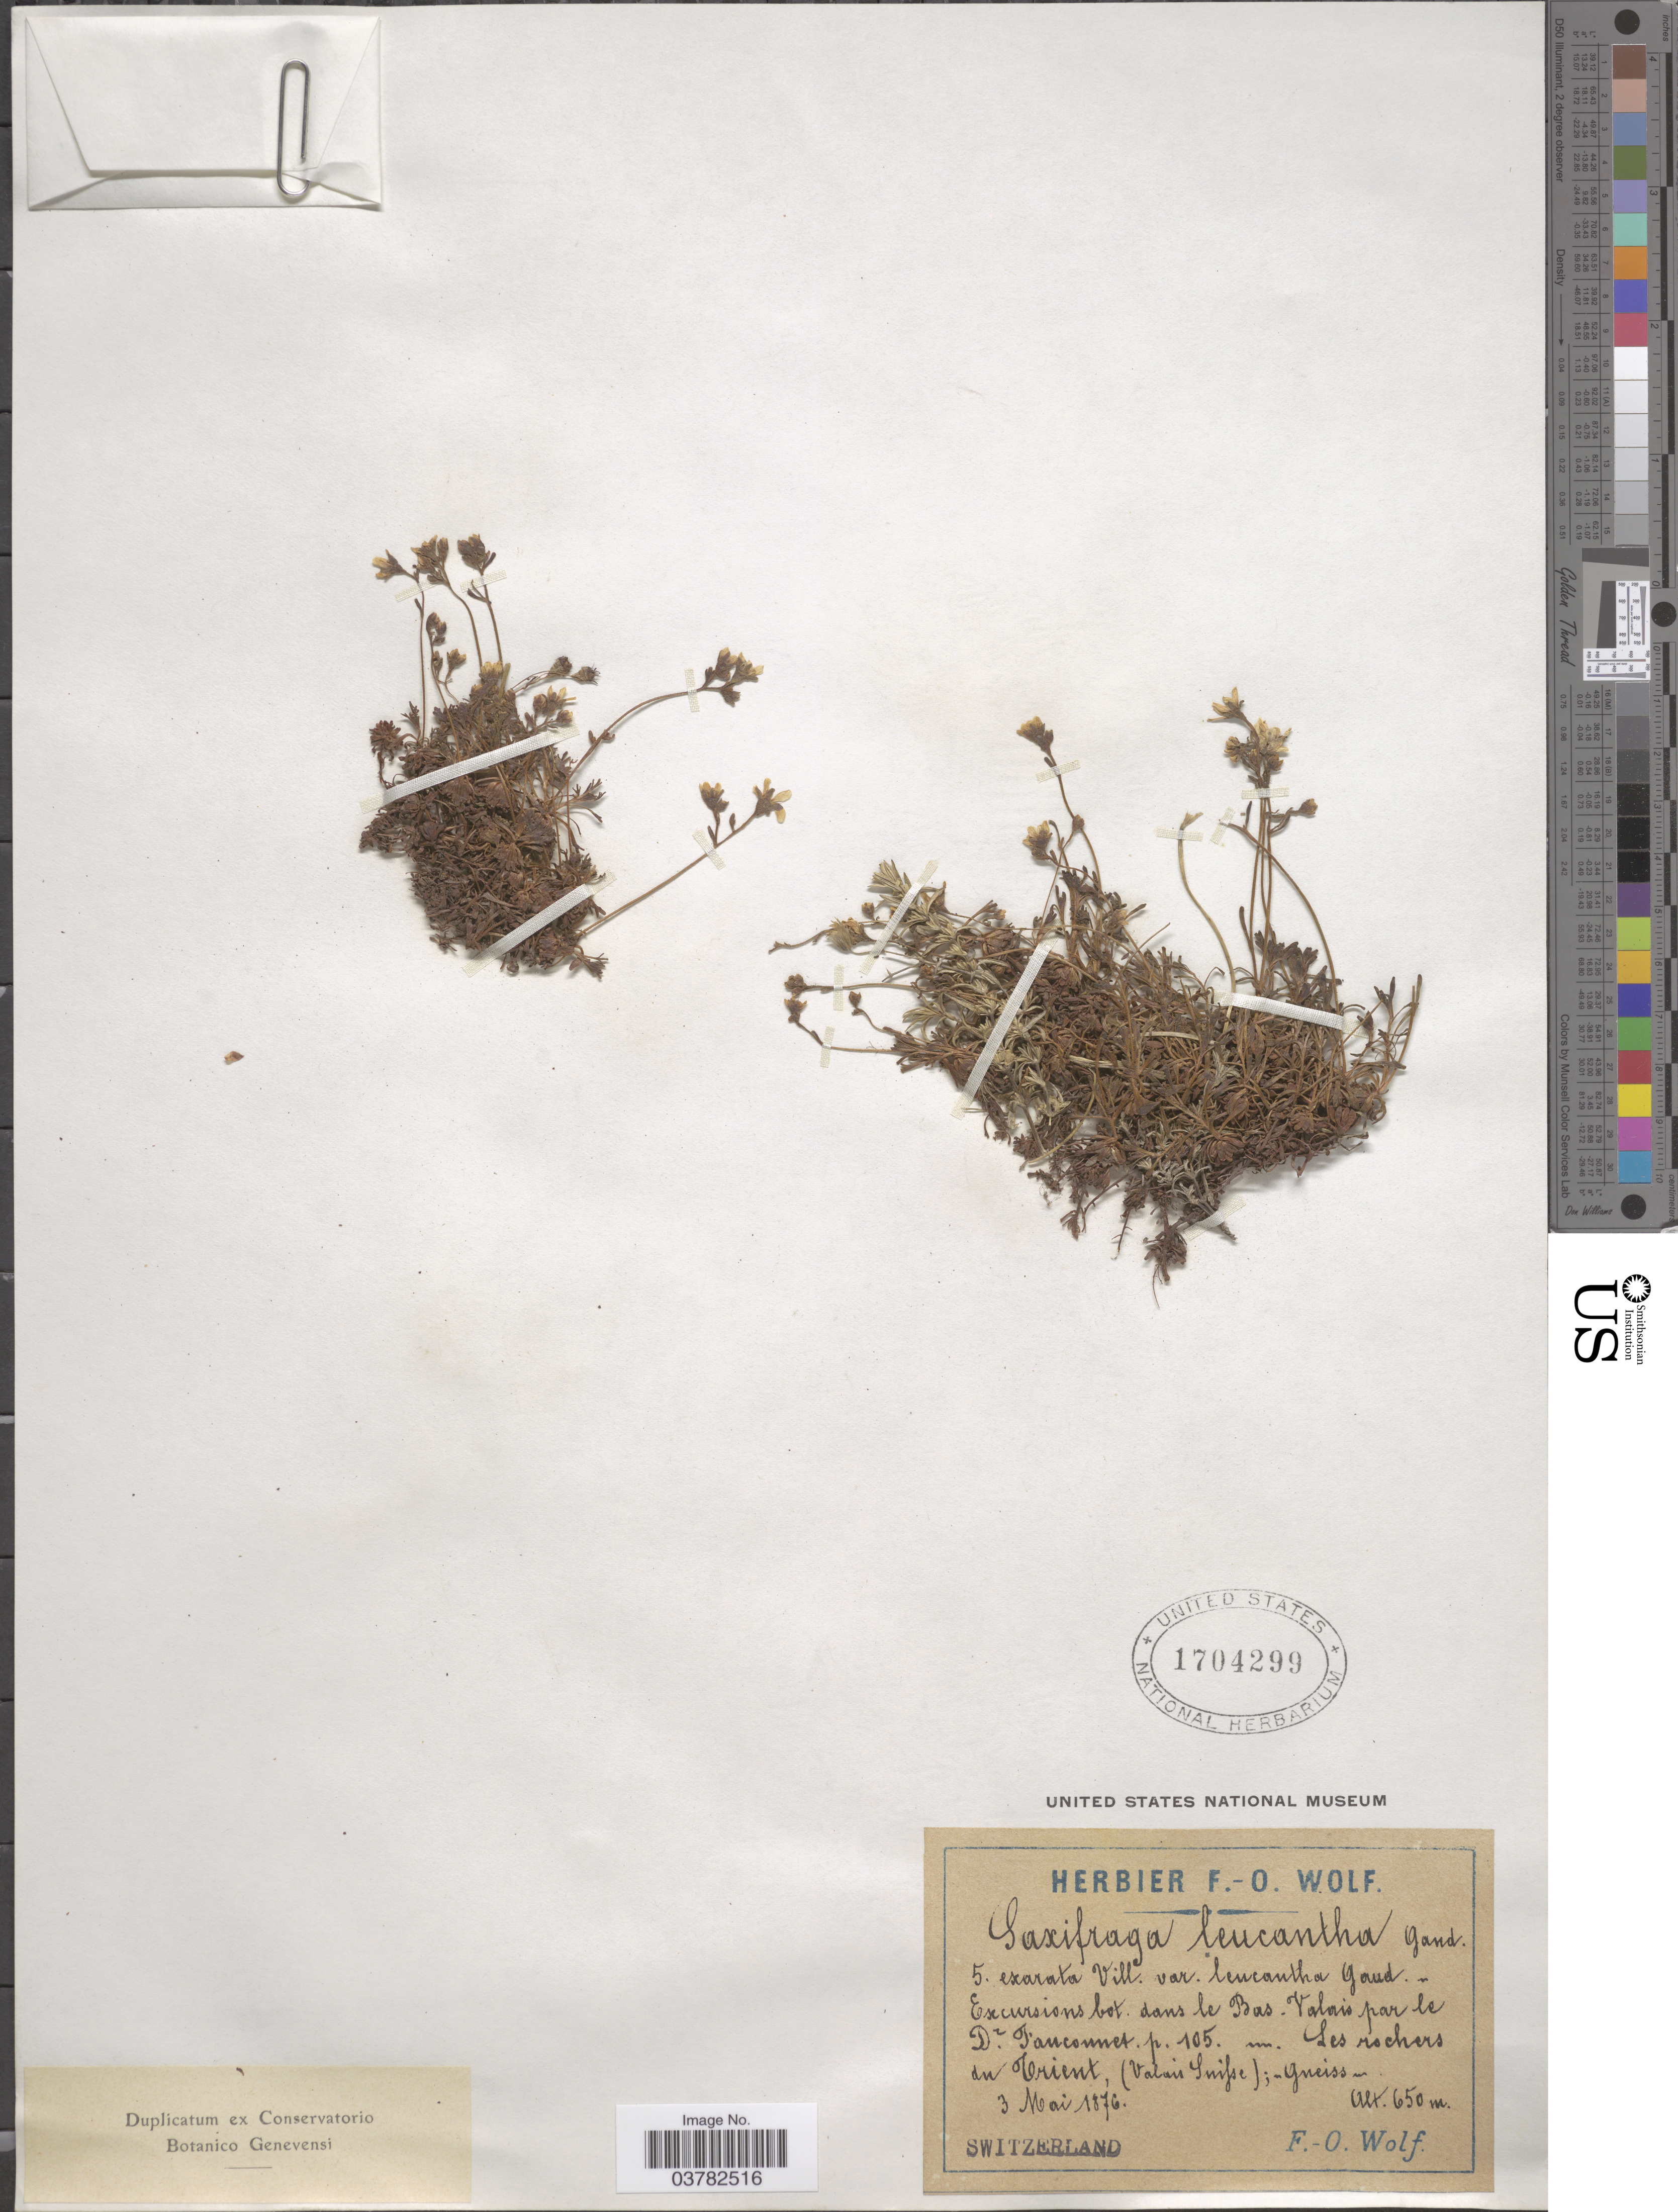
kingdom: Plantae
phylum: Tracheophyta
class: Magnoliopsida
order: Saxifragales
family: Saxifragaceae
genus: Saxifraga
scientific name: Saxifraga leucantha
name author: ex Sternb.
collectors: F. Wolf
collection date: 1876-05-03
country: Switzerland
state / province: Valais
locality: Excursions bot. dans le Bas-Valais par le Dr. Fauconnet. p. 105. m. Les rochers du Trient (Suisse).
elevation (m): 650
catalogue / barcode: US 1704299